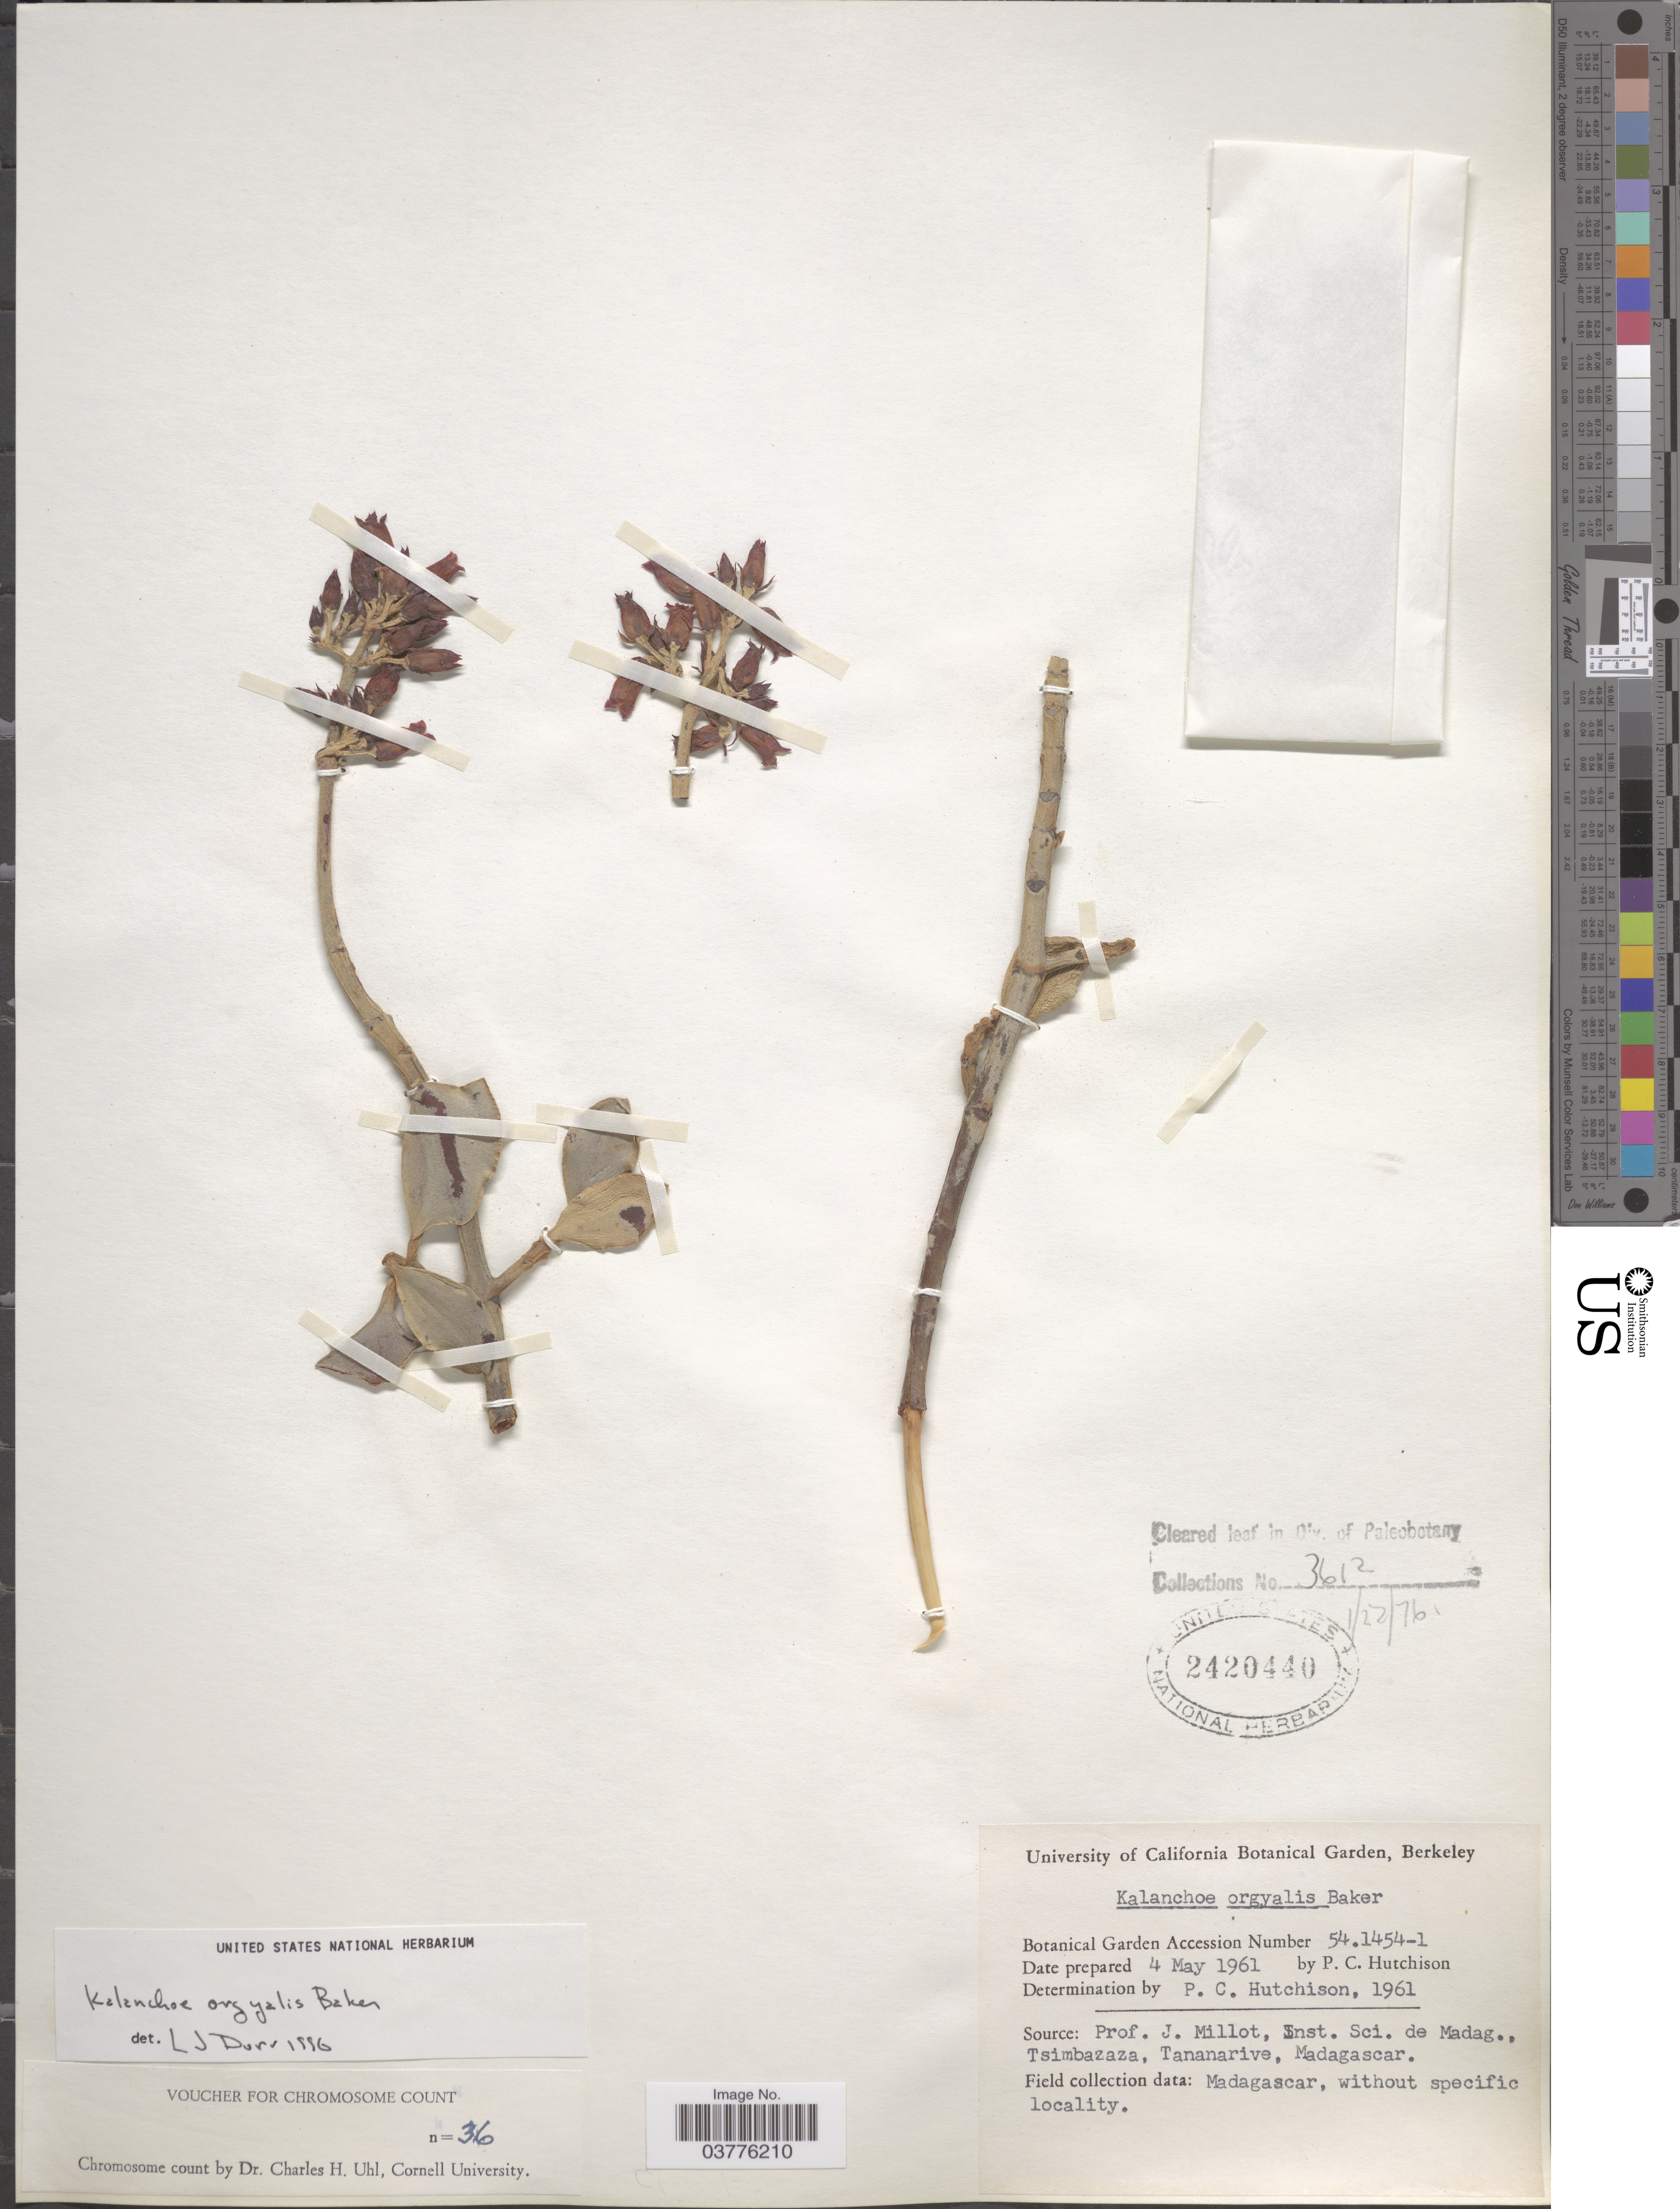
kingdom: Plantae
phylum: Tracheophyta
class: Magnoliopsida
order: Saxifragales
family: Crassulaceae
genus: Kalanchoe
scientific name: Kalanchoe orgyalis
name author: Baker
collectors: P. C. Hutchison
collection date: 1961-05-04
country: United States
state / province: California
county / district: Alameda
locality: University of California Botanical Garden, Berkeley.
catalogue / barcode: US 2420440